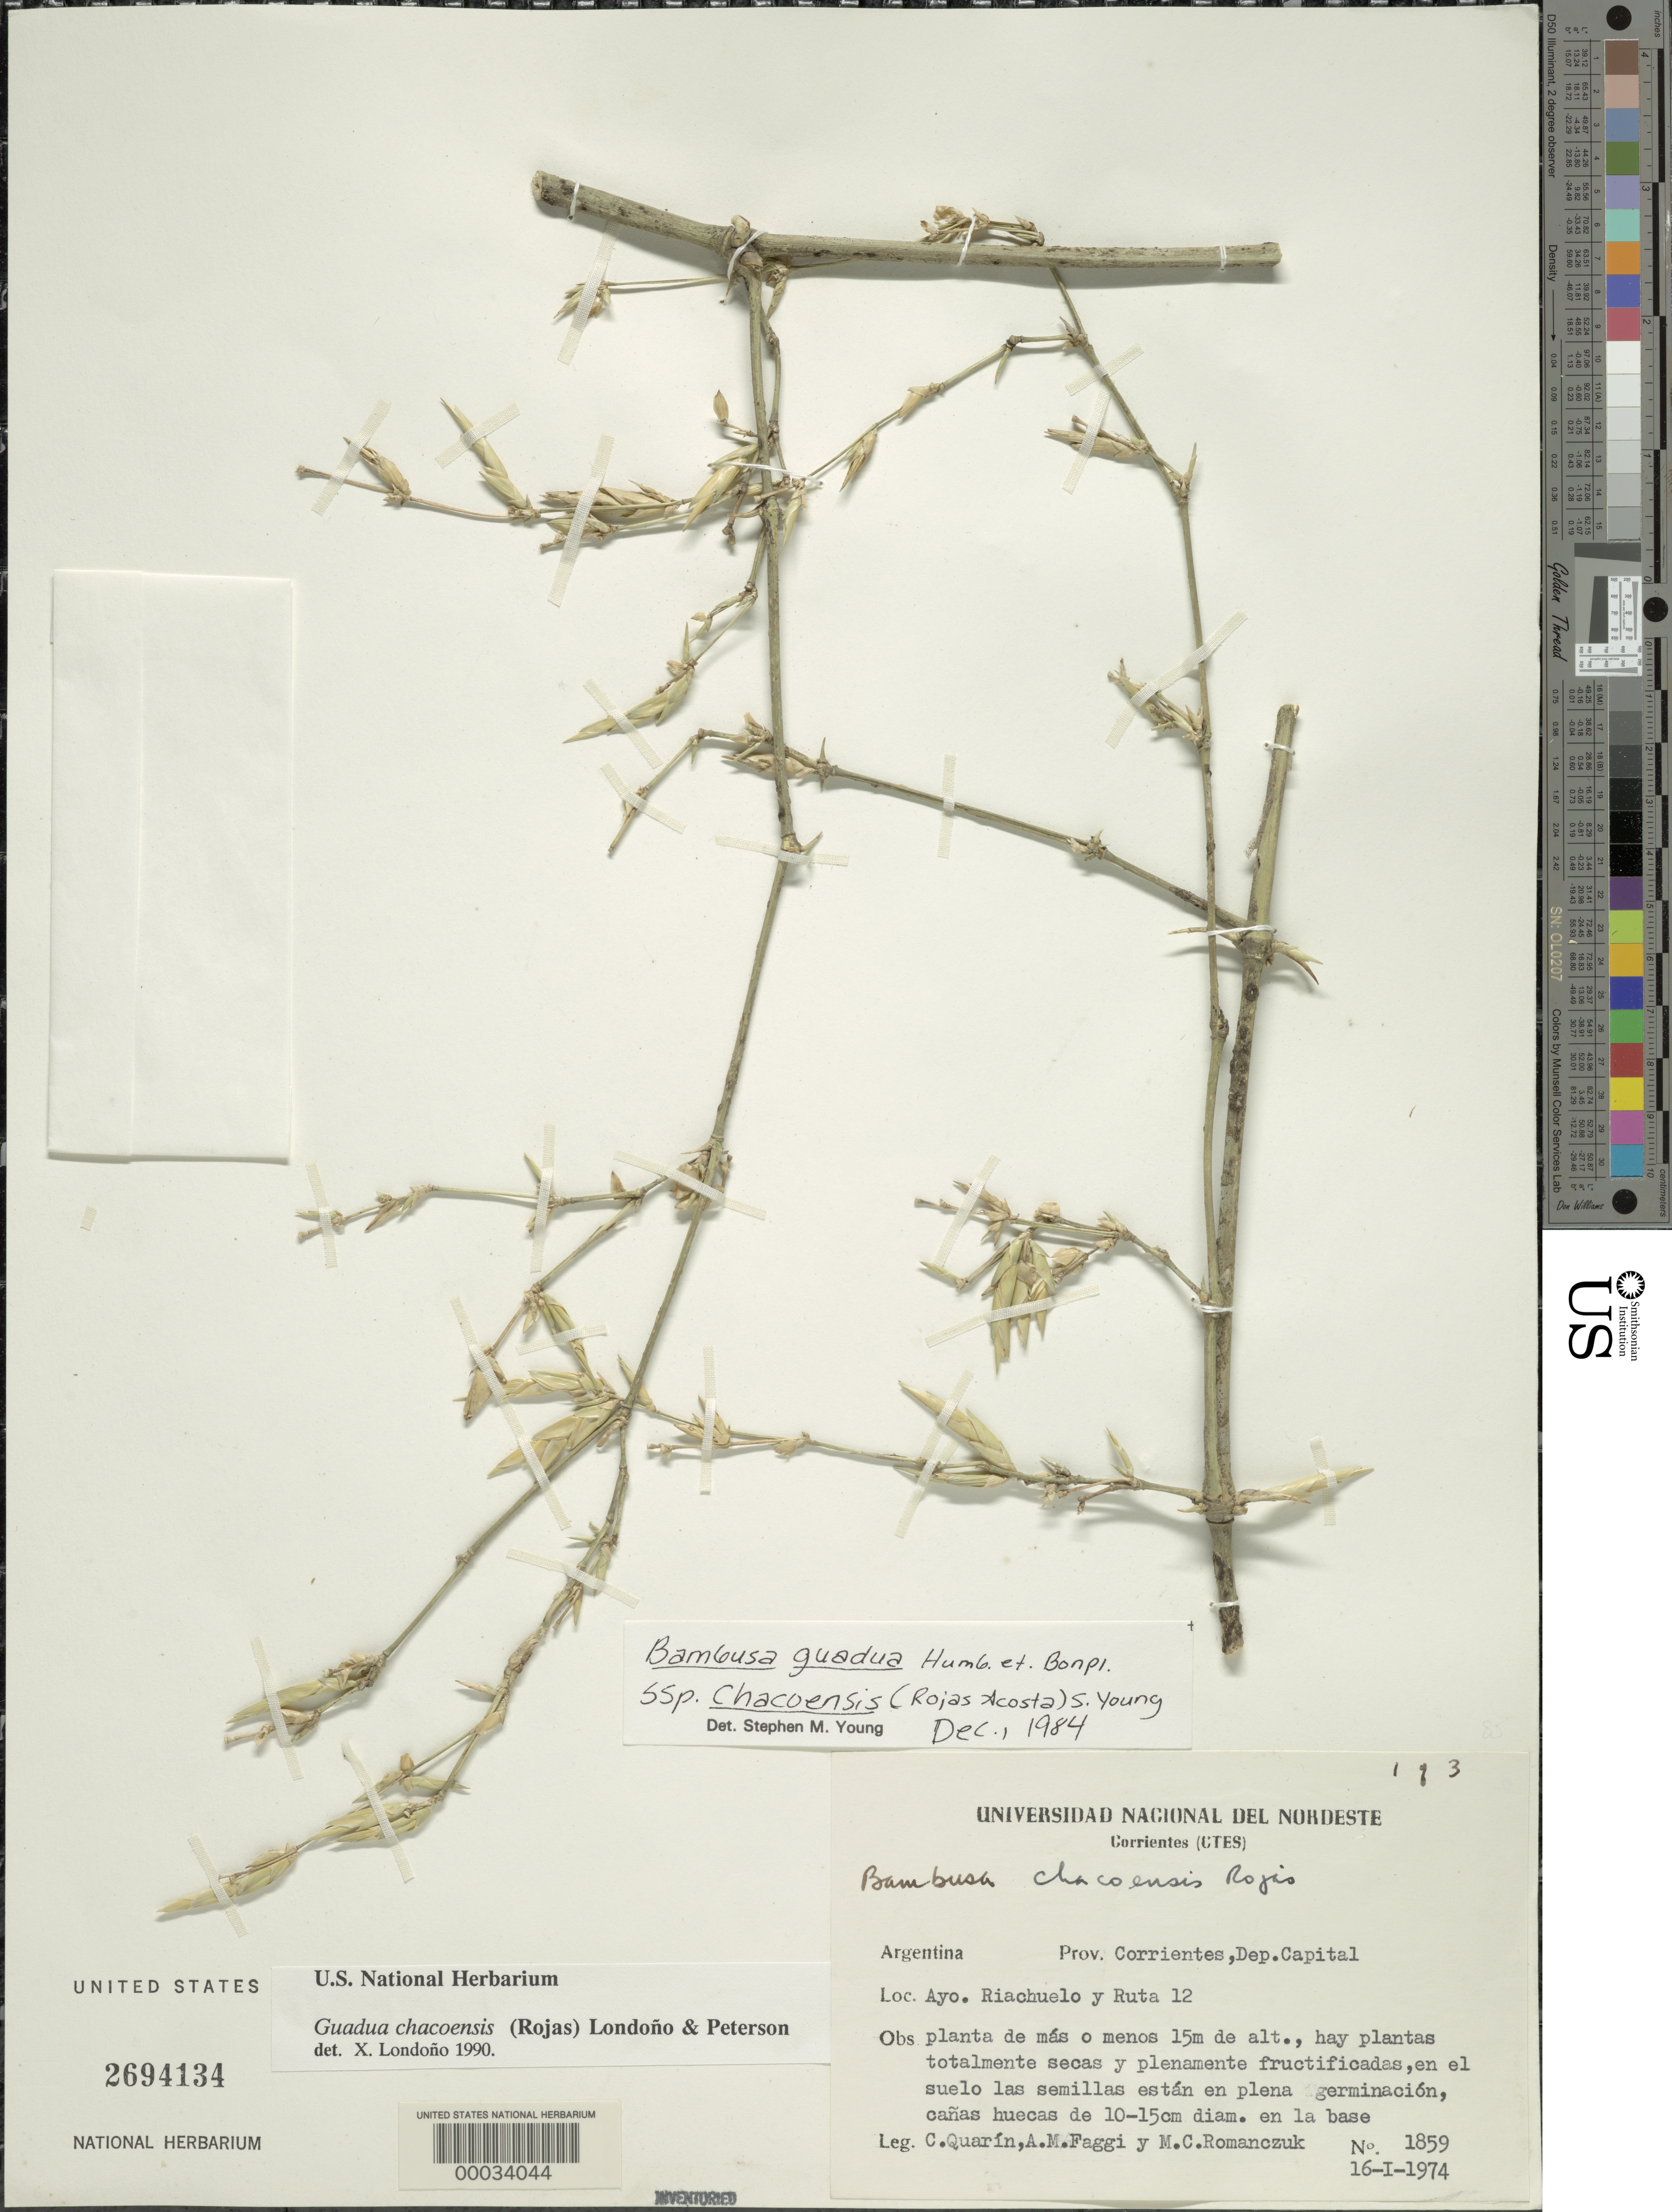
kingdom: Plantae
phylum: Tracheophyta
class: Liliopsida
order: Poales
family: Poaceae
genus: Guadua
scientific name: Guadua chacoensis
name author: (Rojas) Londoño & P.M. Peterson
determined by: Londoño, X., (TULV), Jardin Botanico "Juan Maria Cespedes"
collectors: C. Quarin, A. Faggi & M. C. Romanczuk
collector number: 1859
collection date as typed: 16 Jan 1974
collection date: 1974-01-16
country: Argentina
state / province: Corrientes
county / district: Capital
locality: Ayo. Riachuelo and ruta 12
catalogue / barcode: US 2694134